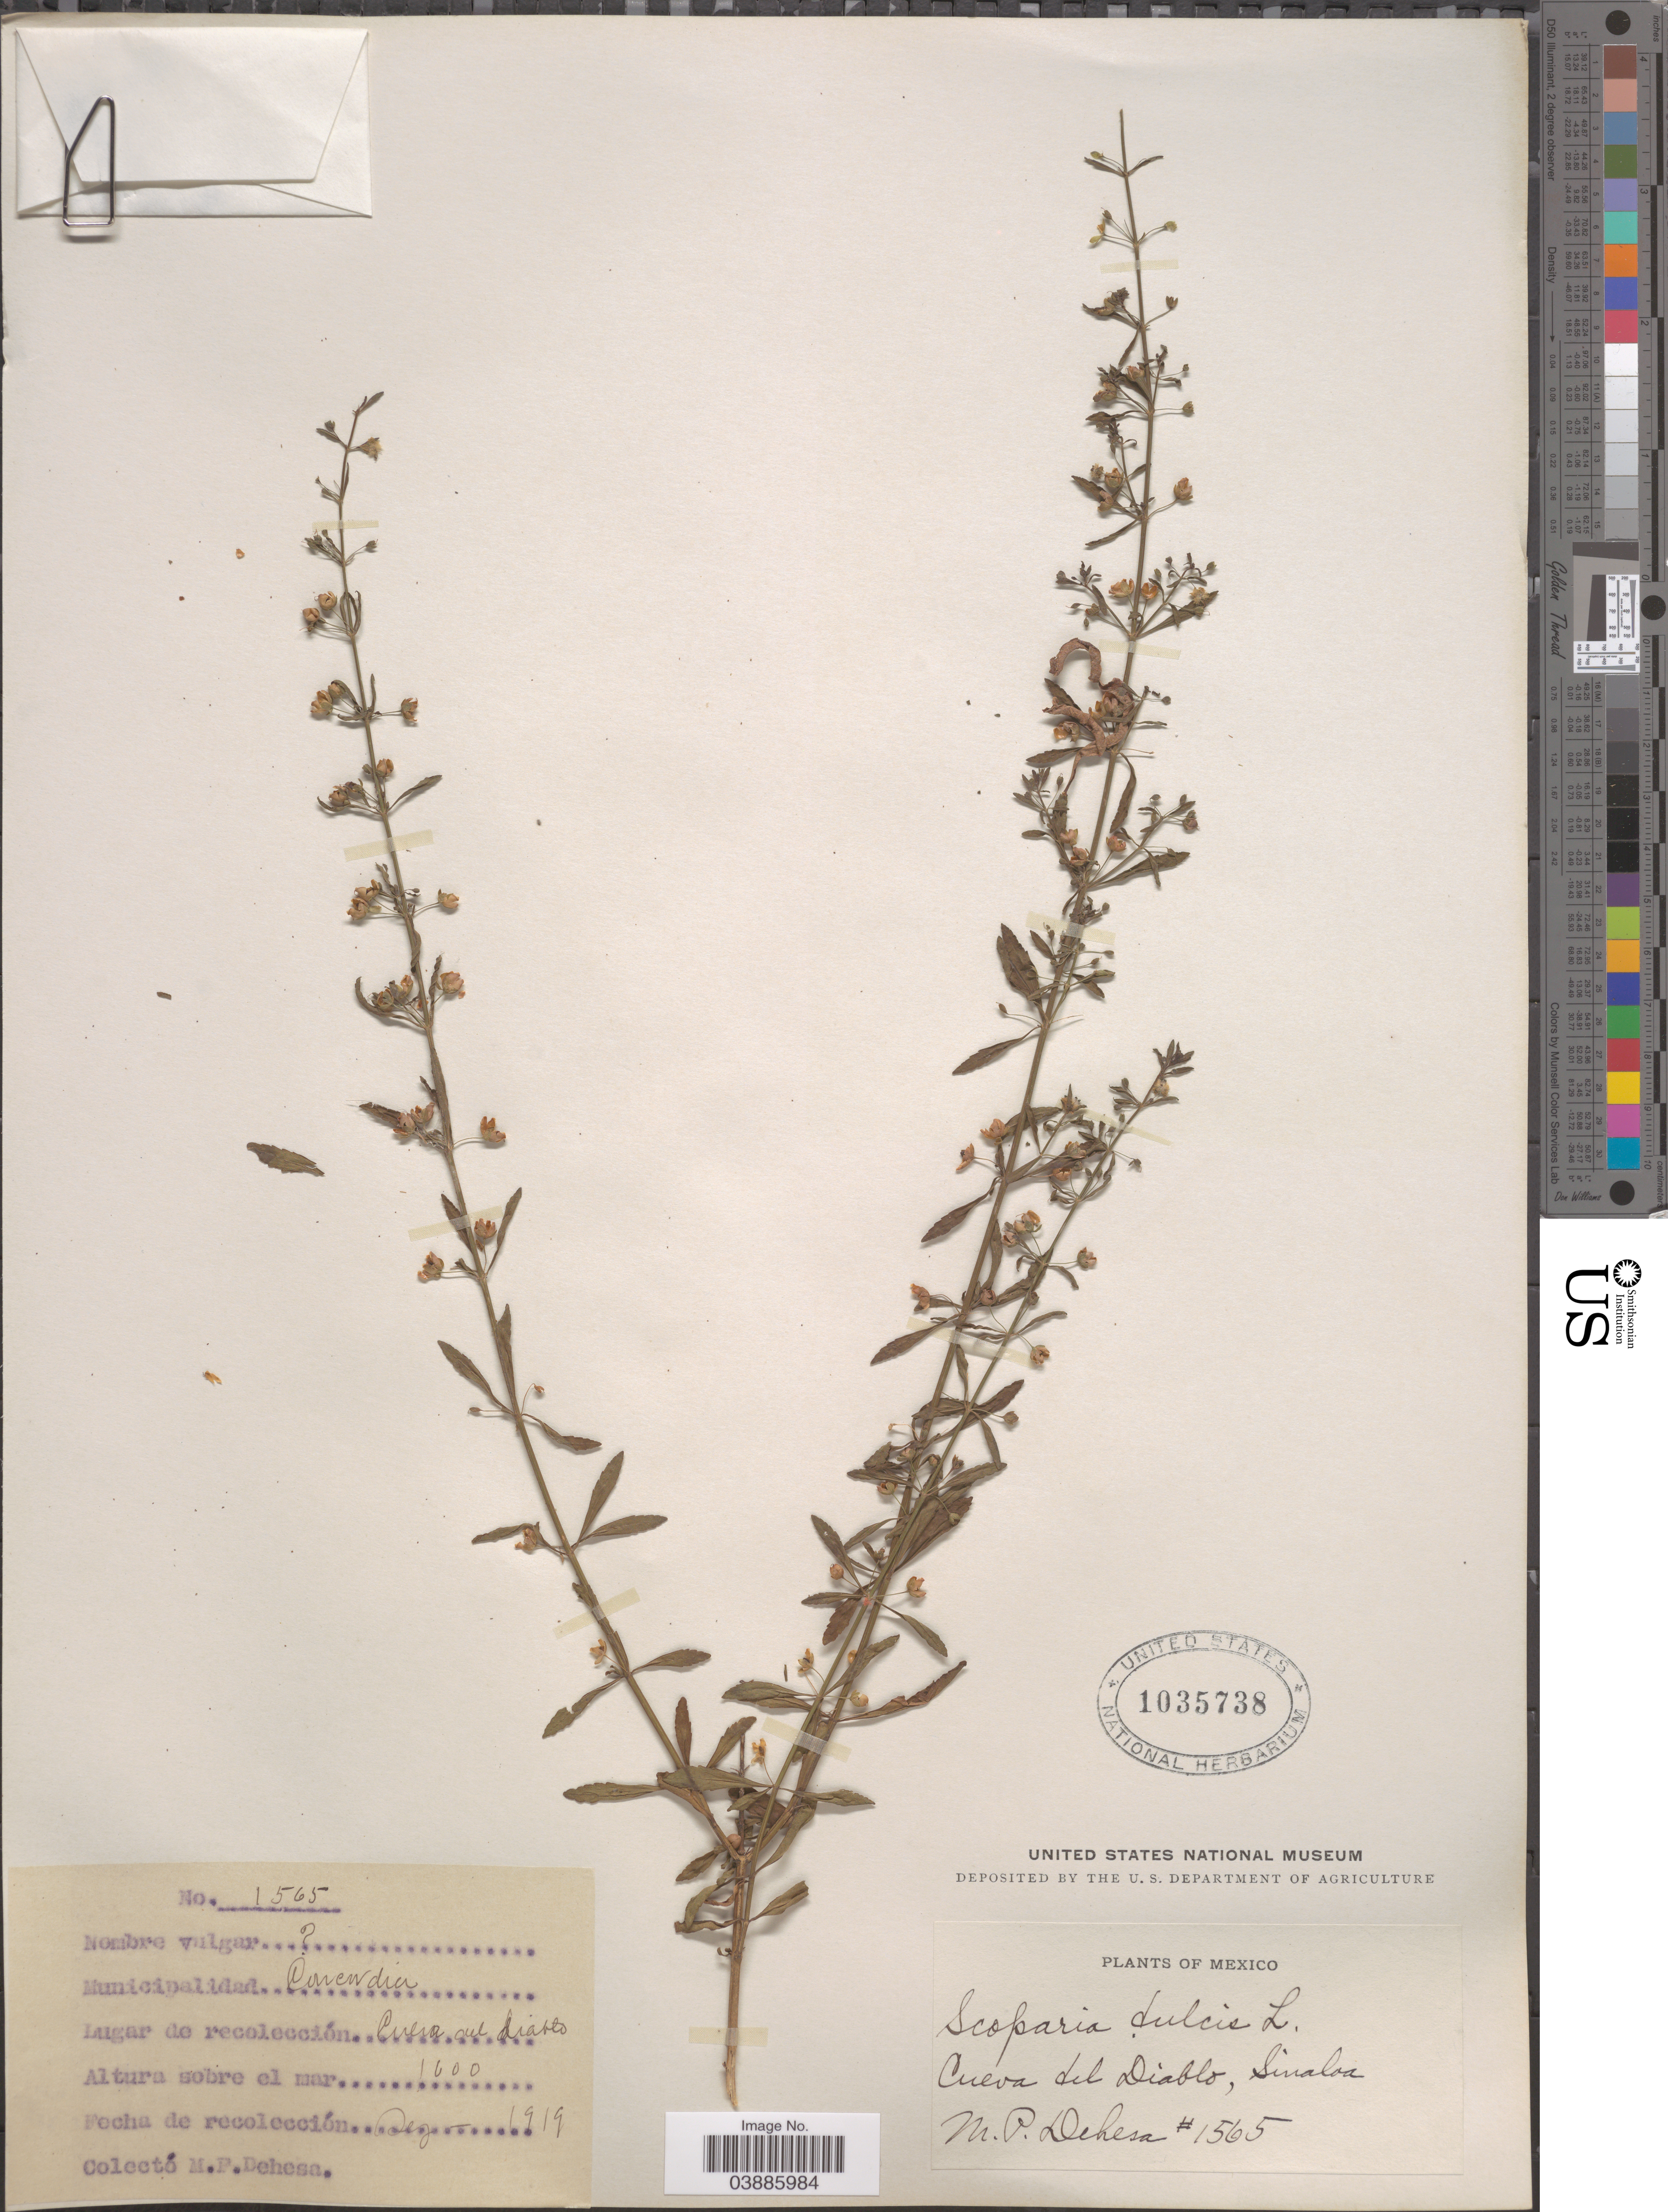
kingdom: Plantae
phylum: Tracheophyta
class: Magnoliopsida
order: Lamiales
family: Plantaginaceae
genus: Scoparia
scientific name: Scoparia dulcis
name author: L.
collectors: M. Dehesa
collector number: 1565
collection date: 1919-12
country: Mexico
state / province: Sinaloa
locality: Municipalidad Concordia. Cueva del Diablo.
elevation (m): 1600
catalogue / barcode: US 1035738